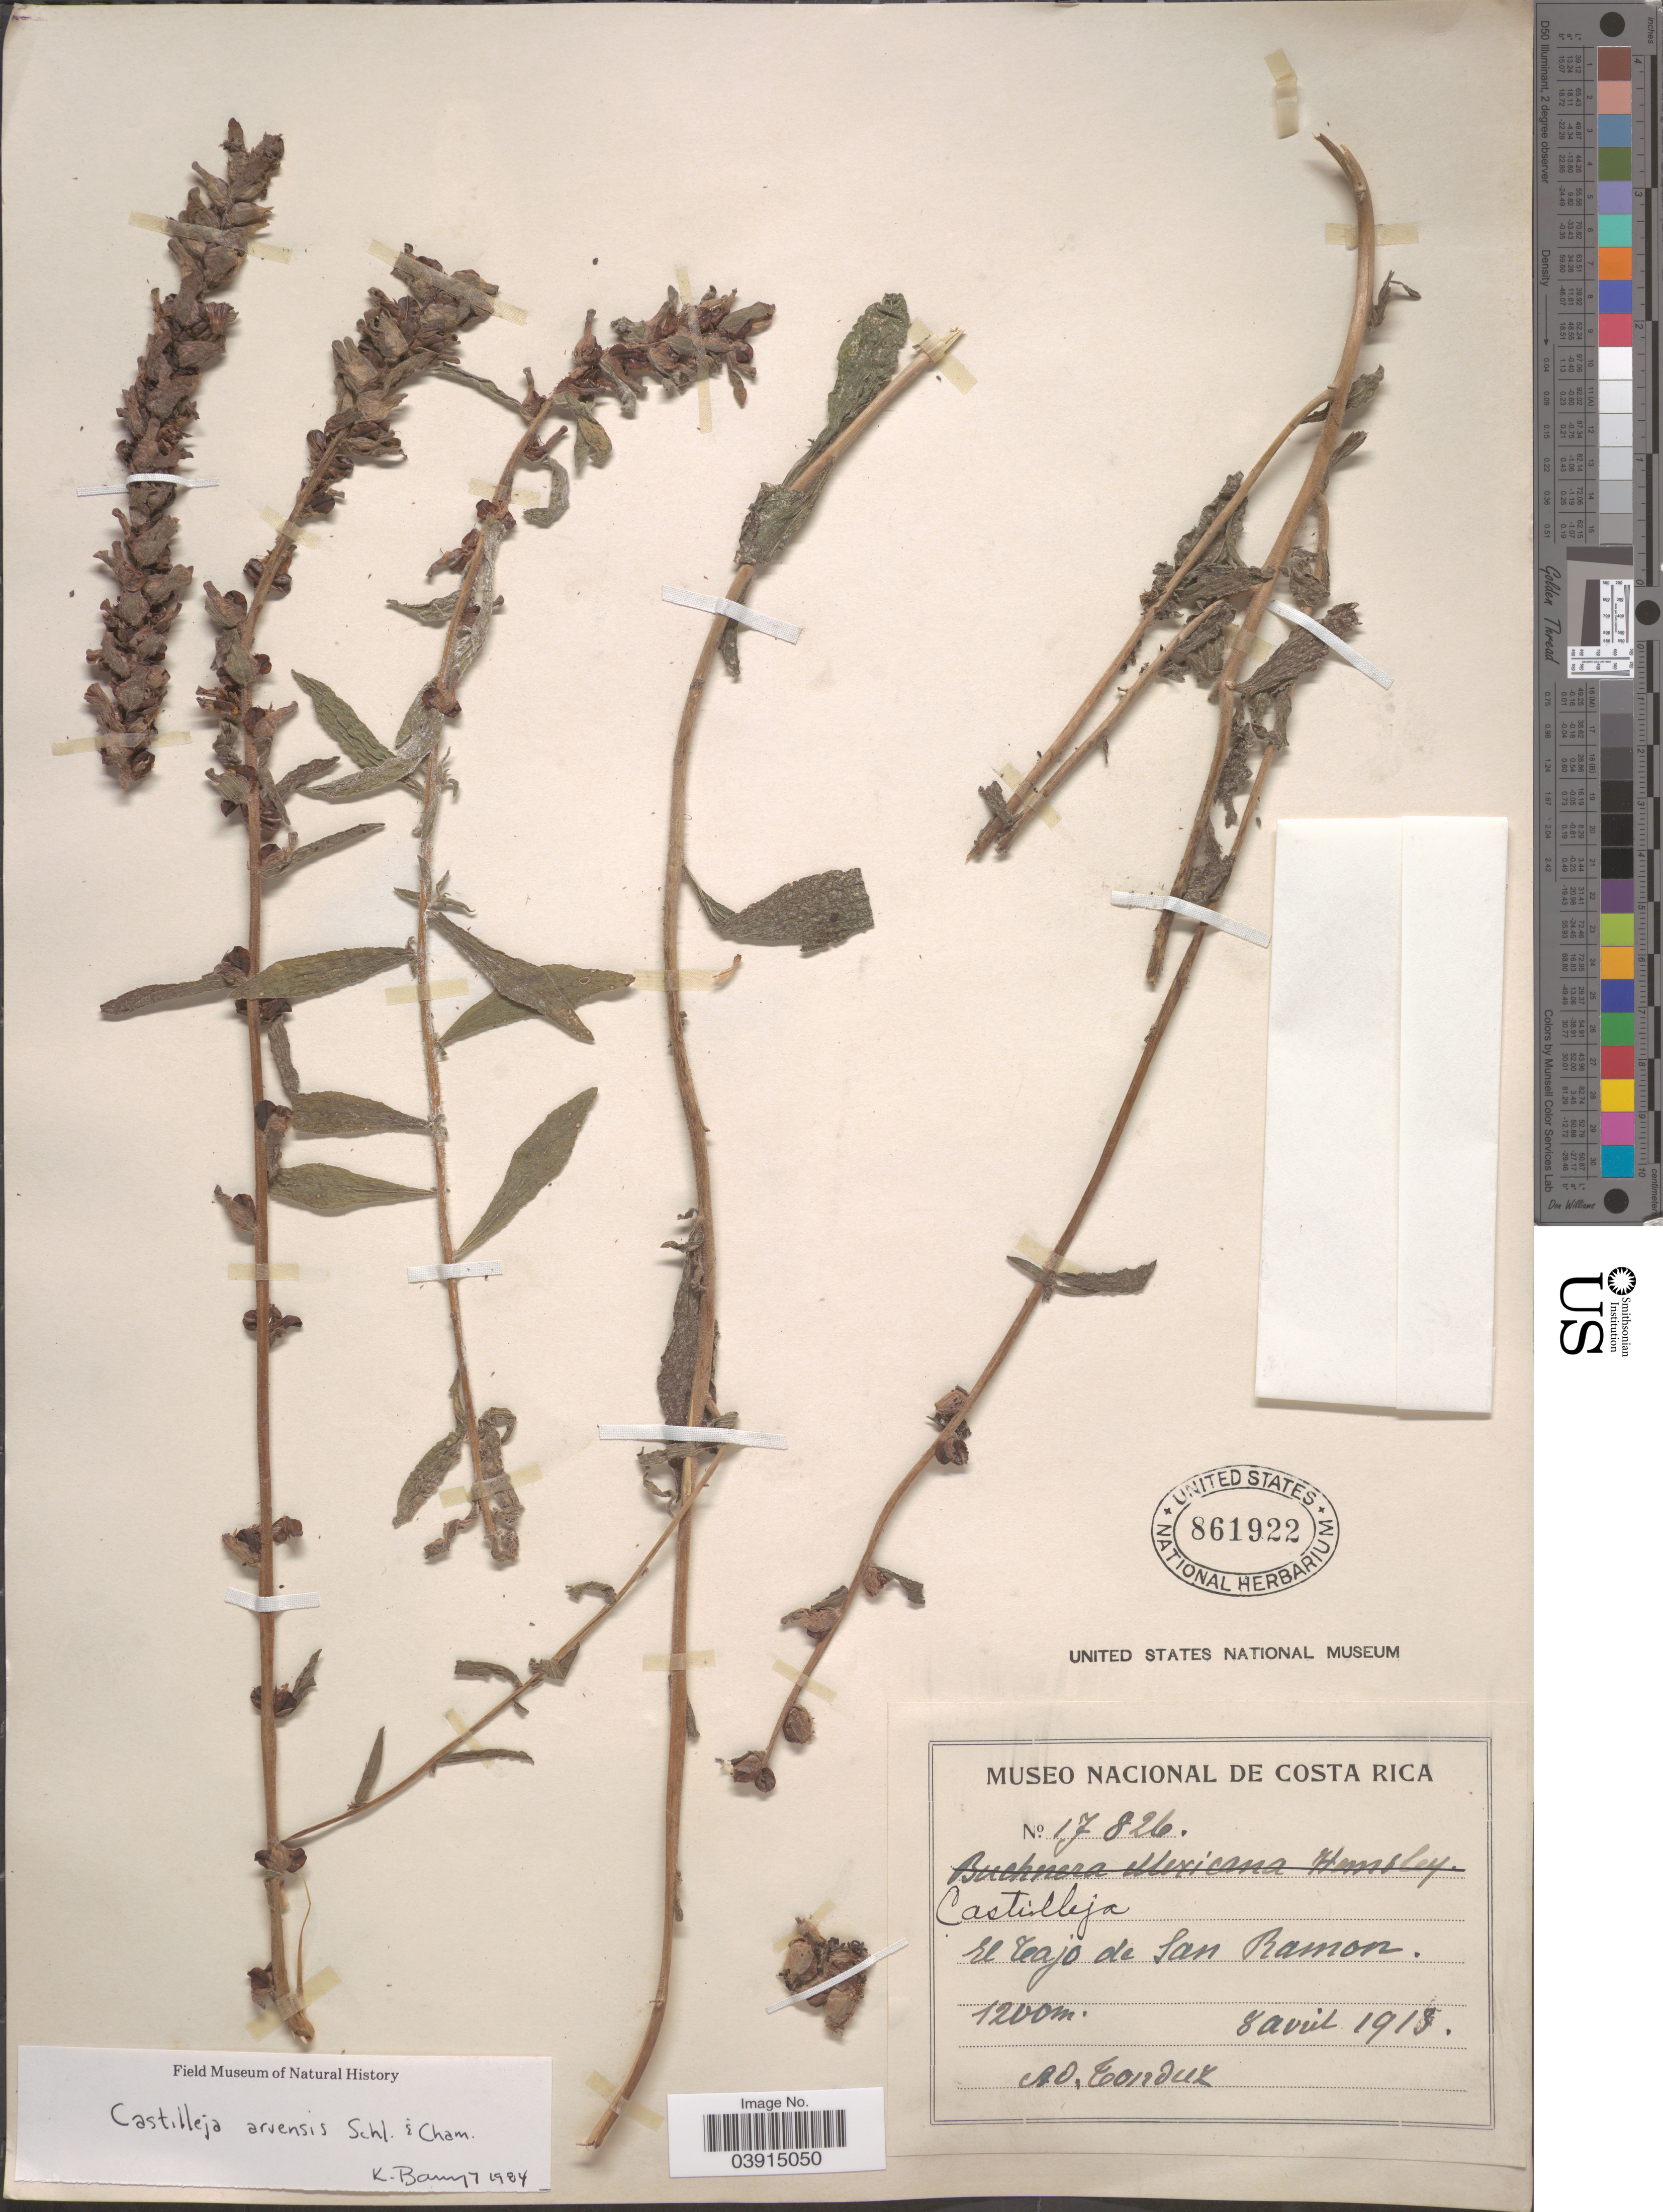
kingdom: Plantae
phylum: Tracheophyta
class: Magnoliopsida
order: Lamiales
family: Orobanchaceae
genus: Castilleja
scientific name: Castilleja arvensis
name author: Schltdl. & Cham.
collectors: A. Tonduz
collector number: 17826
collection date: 1913-04-08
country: Costa Rica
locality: El Cajo de San Ramon.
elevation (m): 1200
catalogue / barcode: US 861922